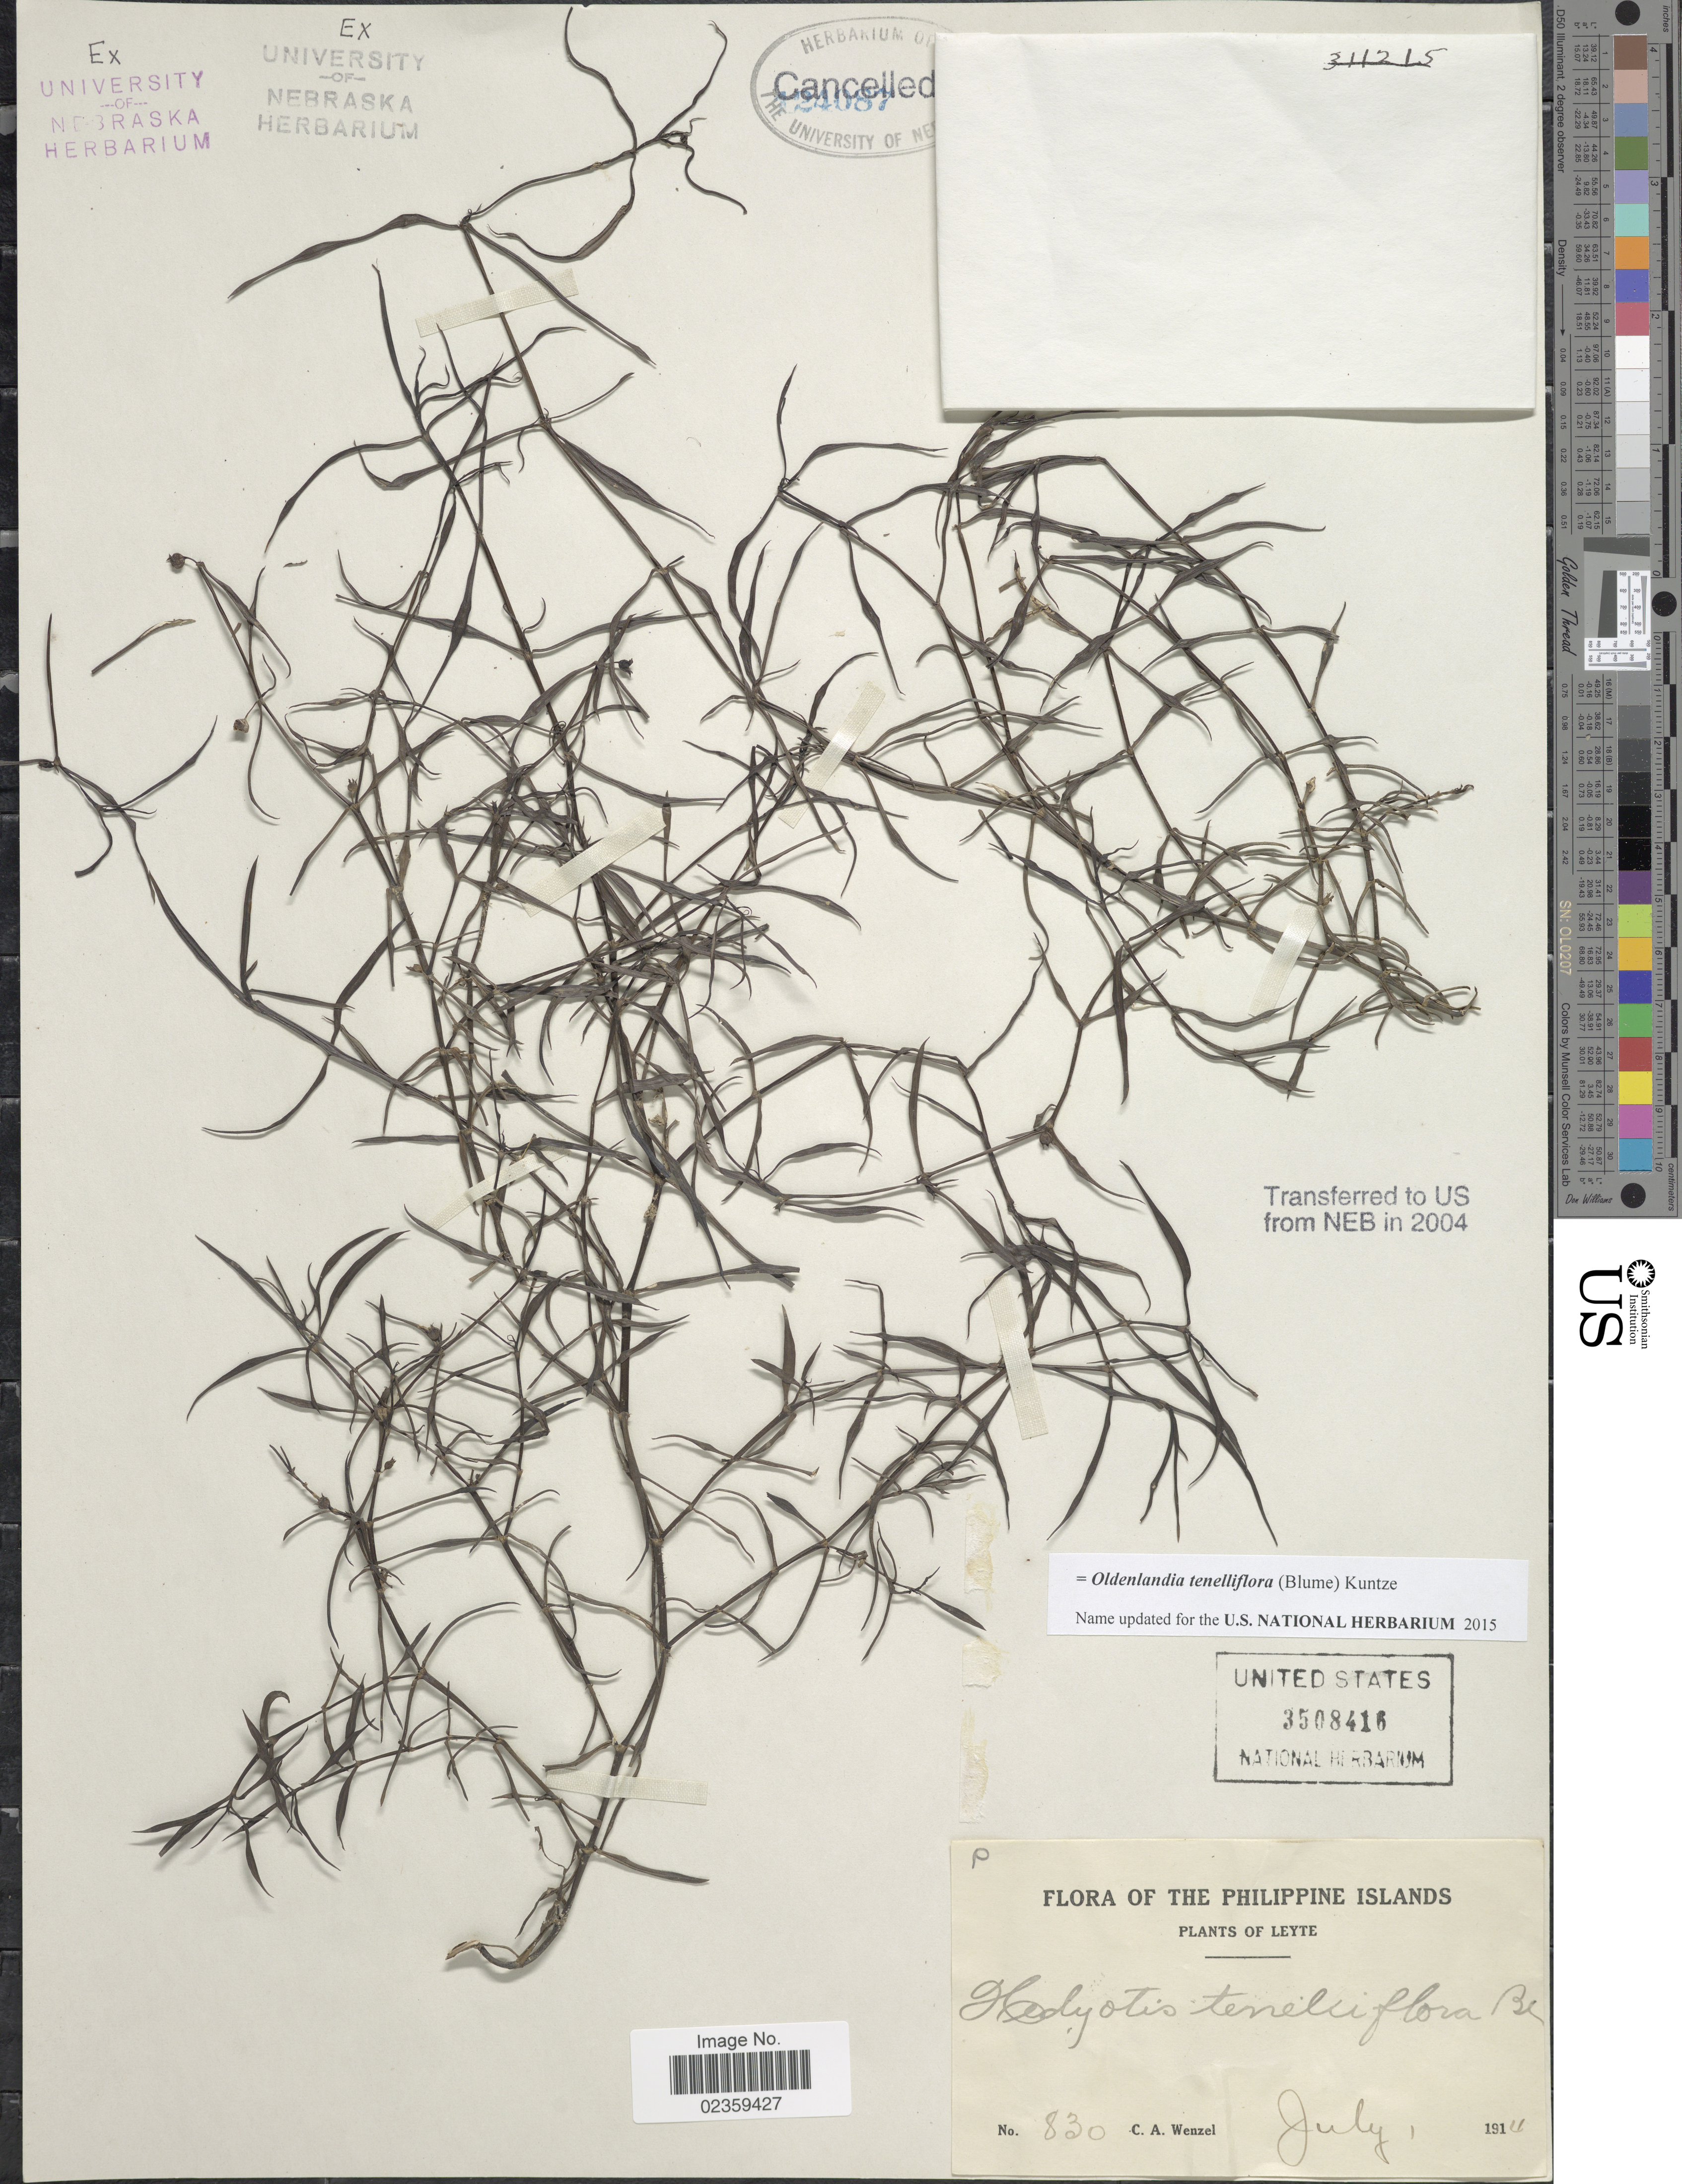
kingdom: Plantae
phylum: Tracheophyta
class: Magnoliopsida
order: Gentianales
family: Rubiaceae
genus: Oldenlandia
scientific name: Oldenlandia tenelliflora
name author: (Blume) Kuntze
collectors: C. Wenzel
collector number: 830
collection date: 1914-07-01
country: Philippines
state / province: Eastern Visayas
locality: Leyte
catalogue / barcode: US 3508416